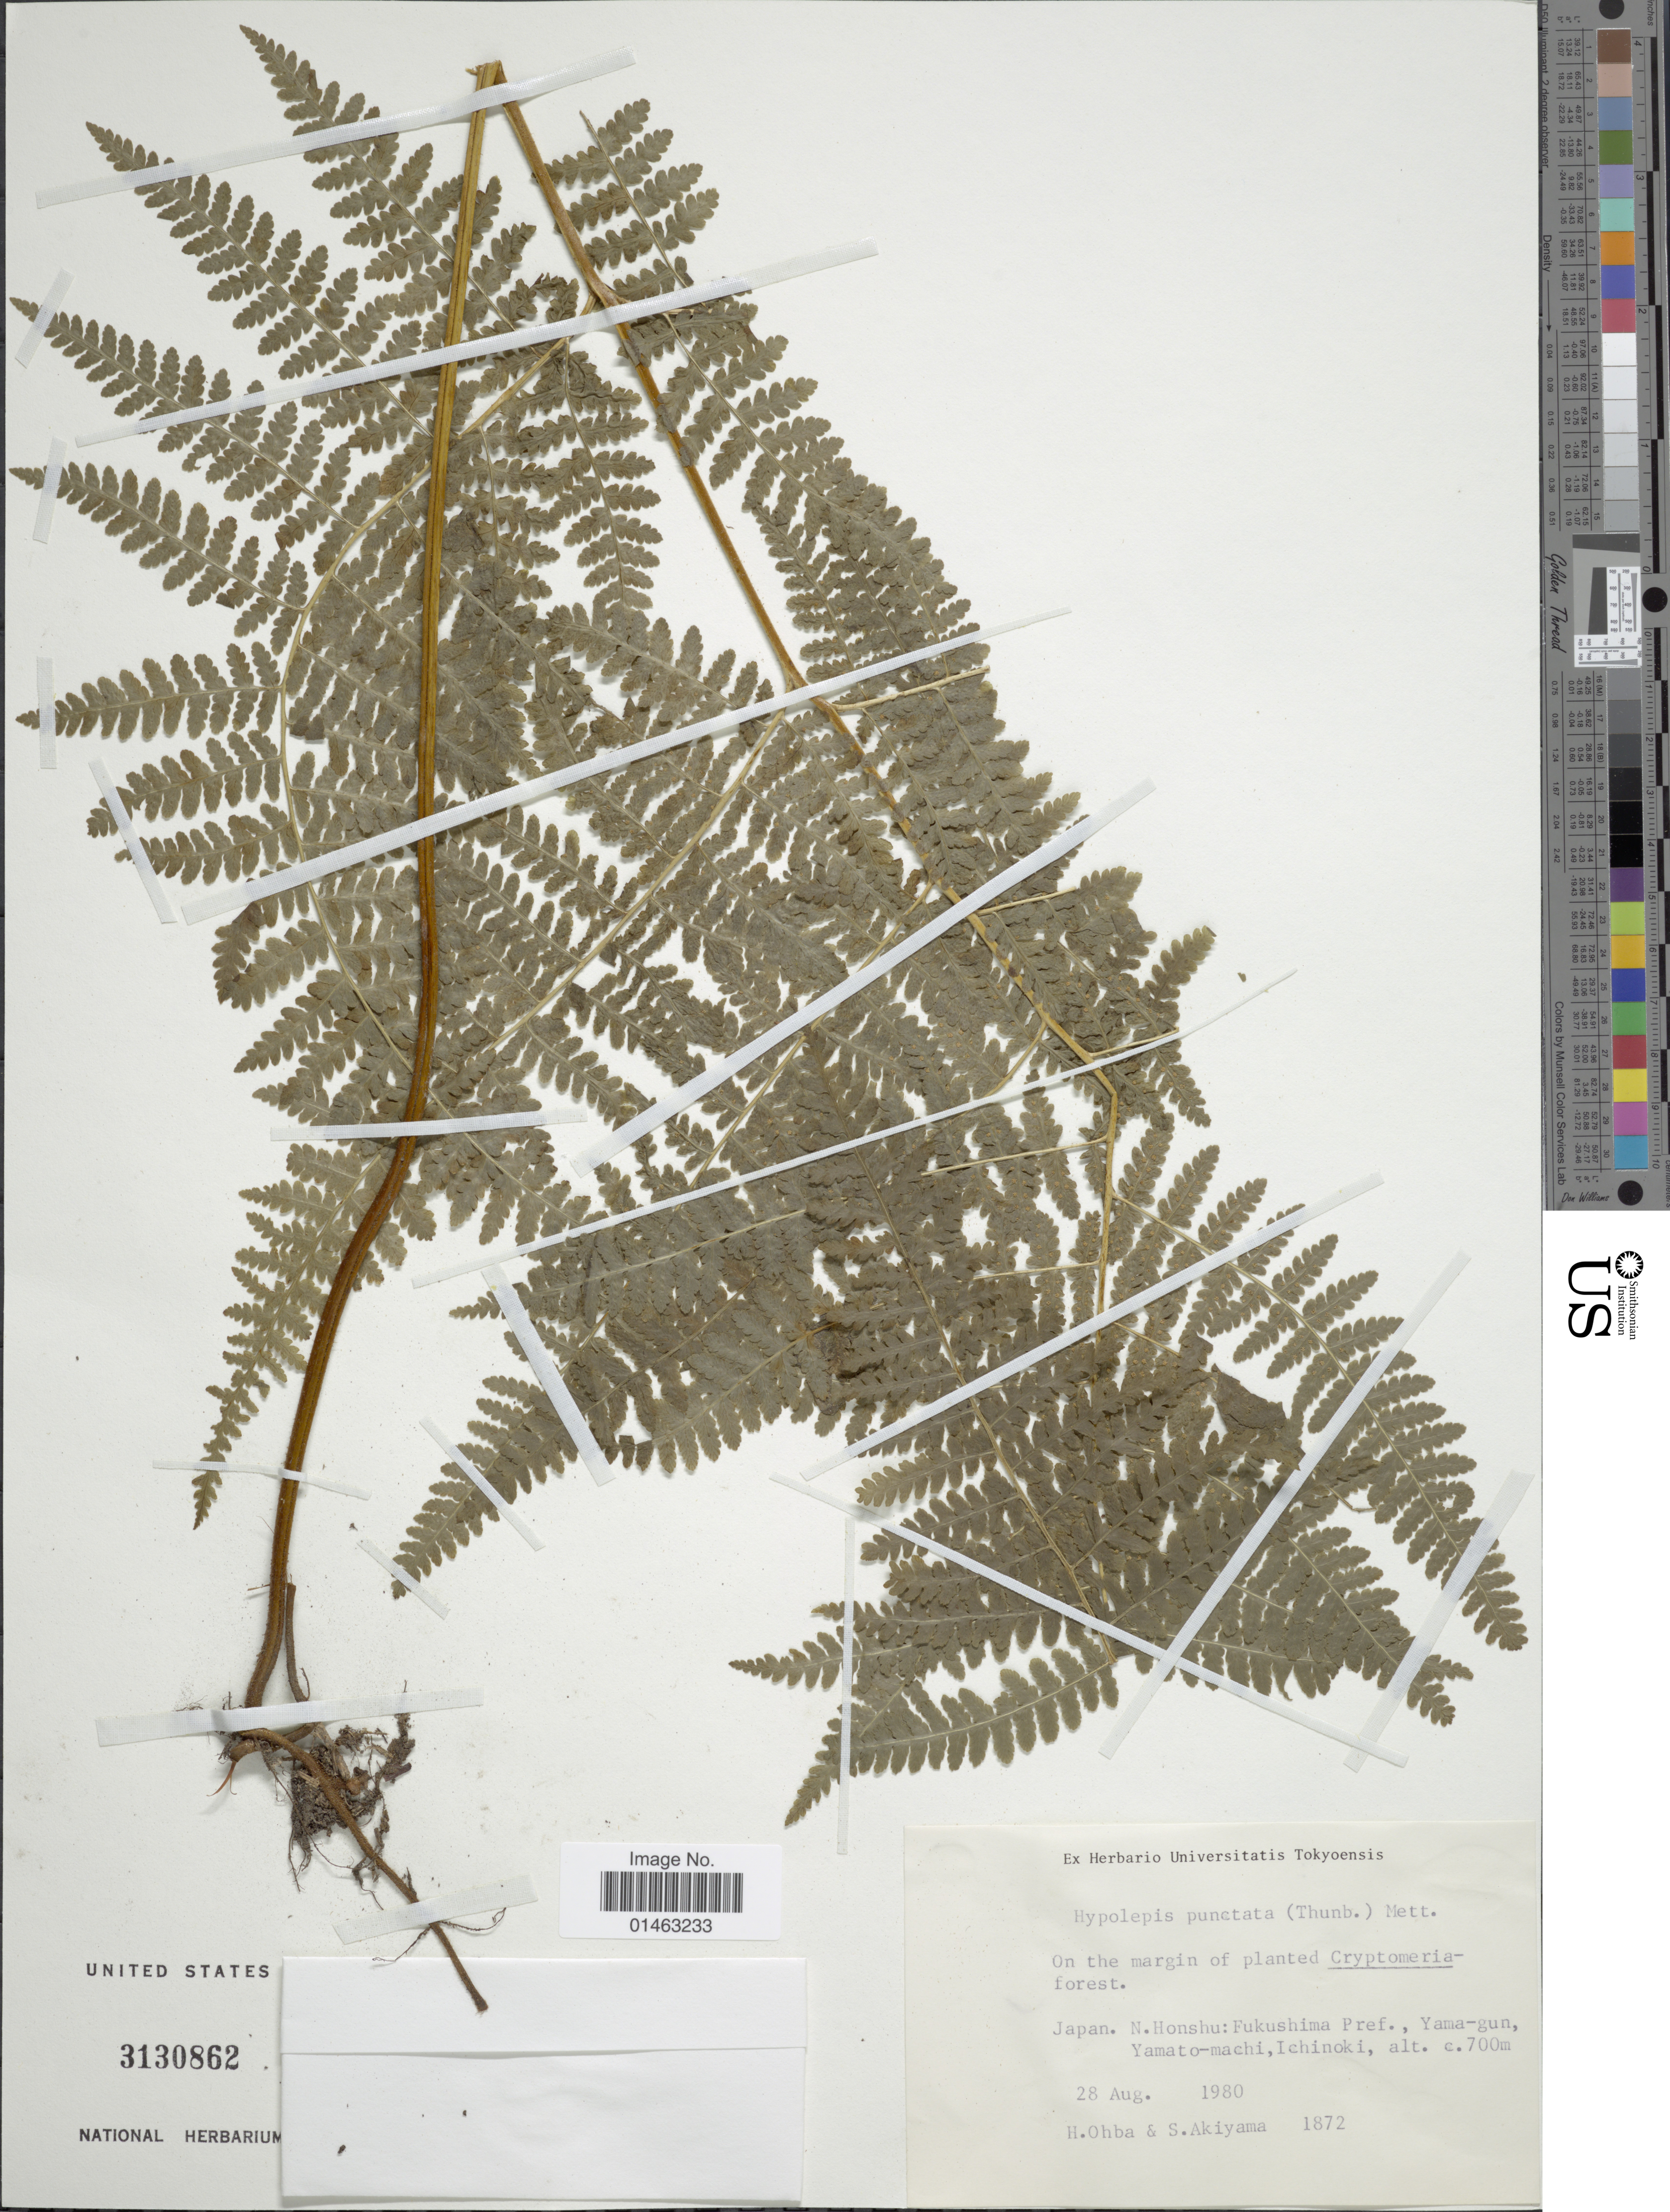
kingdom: Plantae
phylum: Tracheophyta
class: Polypodiopsida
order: Polypodiales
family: Dennstaedtiaceae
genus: Hypolepis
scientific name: Hypolepis punctata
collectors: H. Ohba & Shinobu Akiyama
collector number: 1872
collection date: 1980-08-28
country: Japan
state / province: Hukusima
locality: N. Honshu: Fukushima pref., Yama-gun, Yamato-machi, Ichinoki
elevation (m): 700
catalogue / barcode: US 3130862